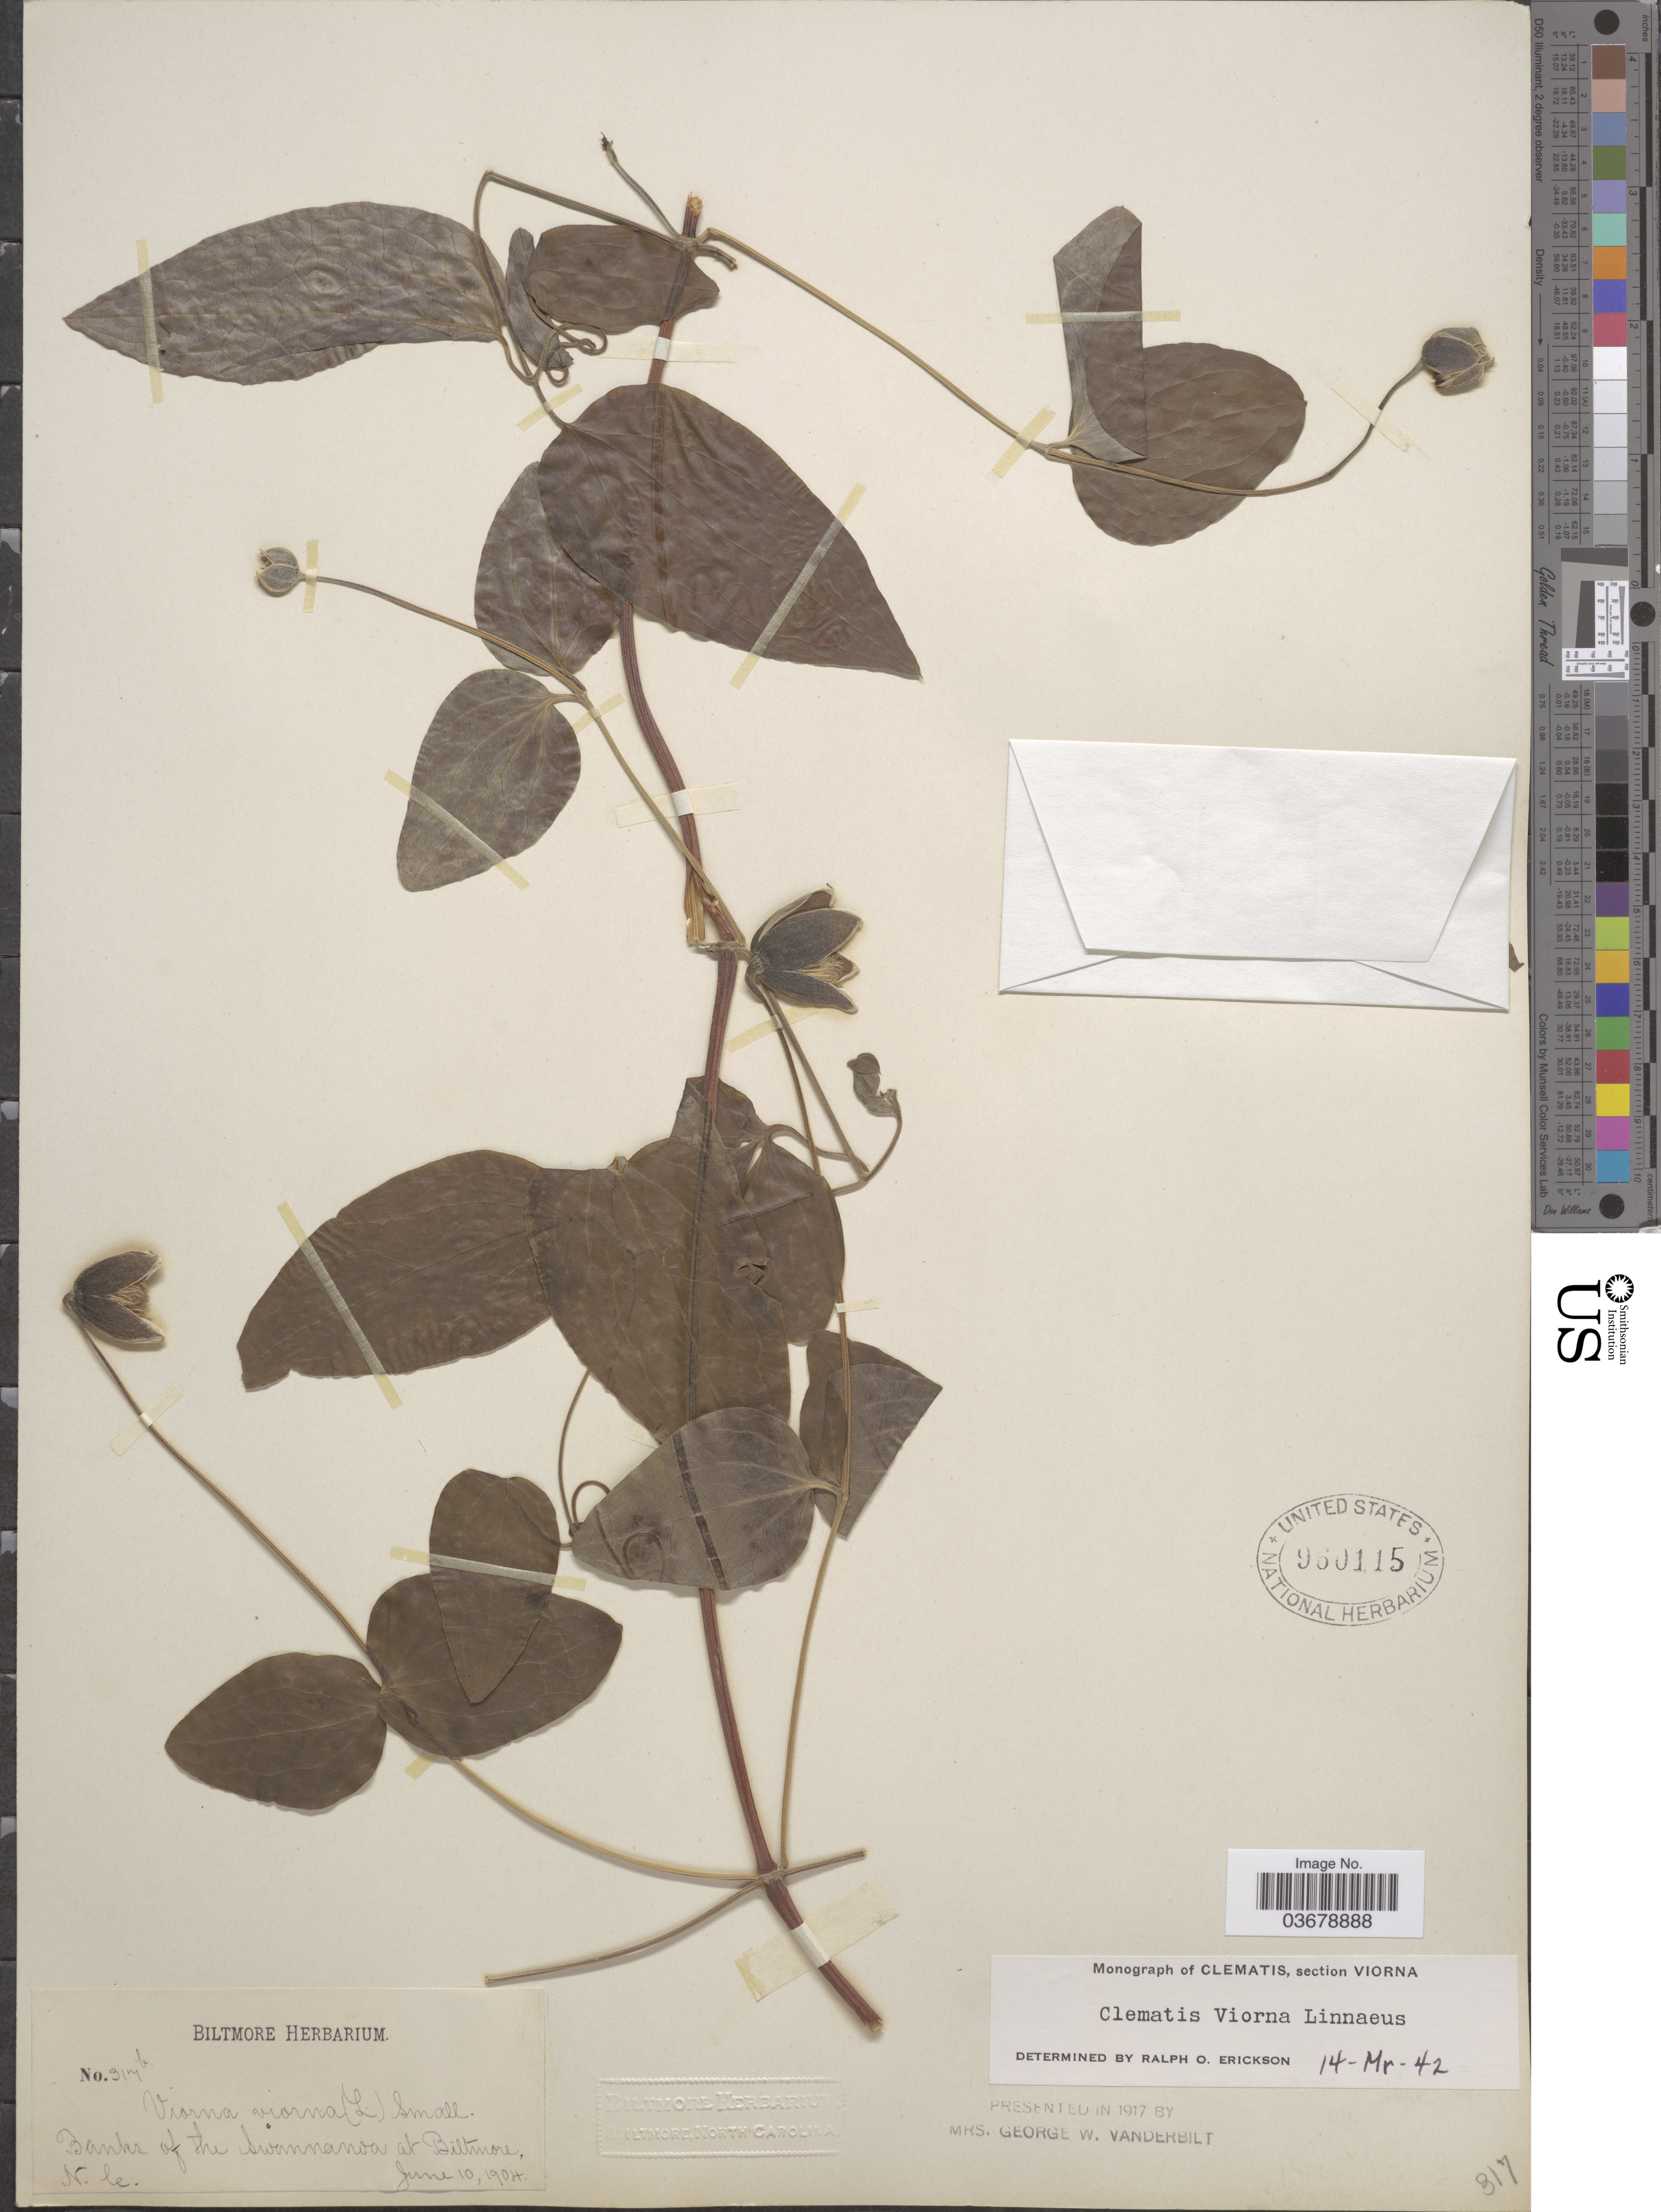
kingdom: Plantae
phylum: Tracheophyta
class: Magnoliopsida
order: Ranunculales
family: Ranunculaceae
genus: Clematis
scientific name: Clematis viorna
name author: L.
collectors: ex herb. Biltmore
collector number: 317b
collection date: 1904-06-10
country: United States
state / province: North Carolina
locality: Banks of the Swannanoa at Biltmore.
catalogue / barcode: US 960115